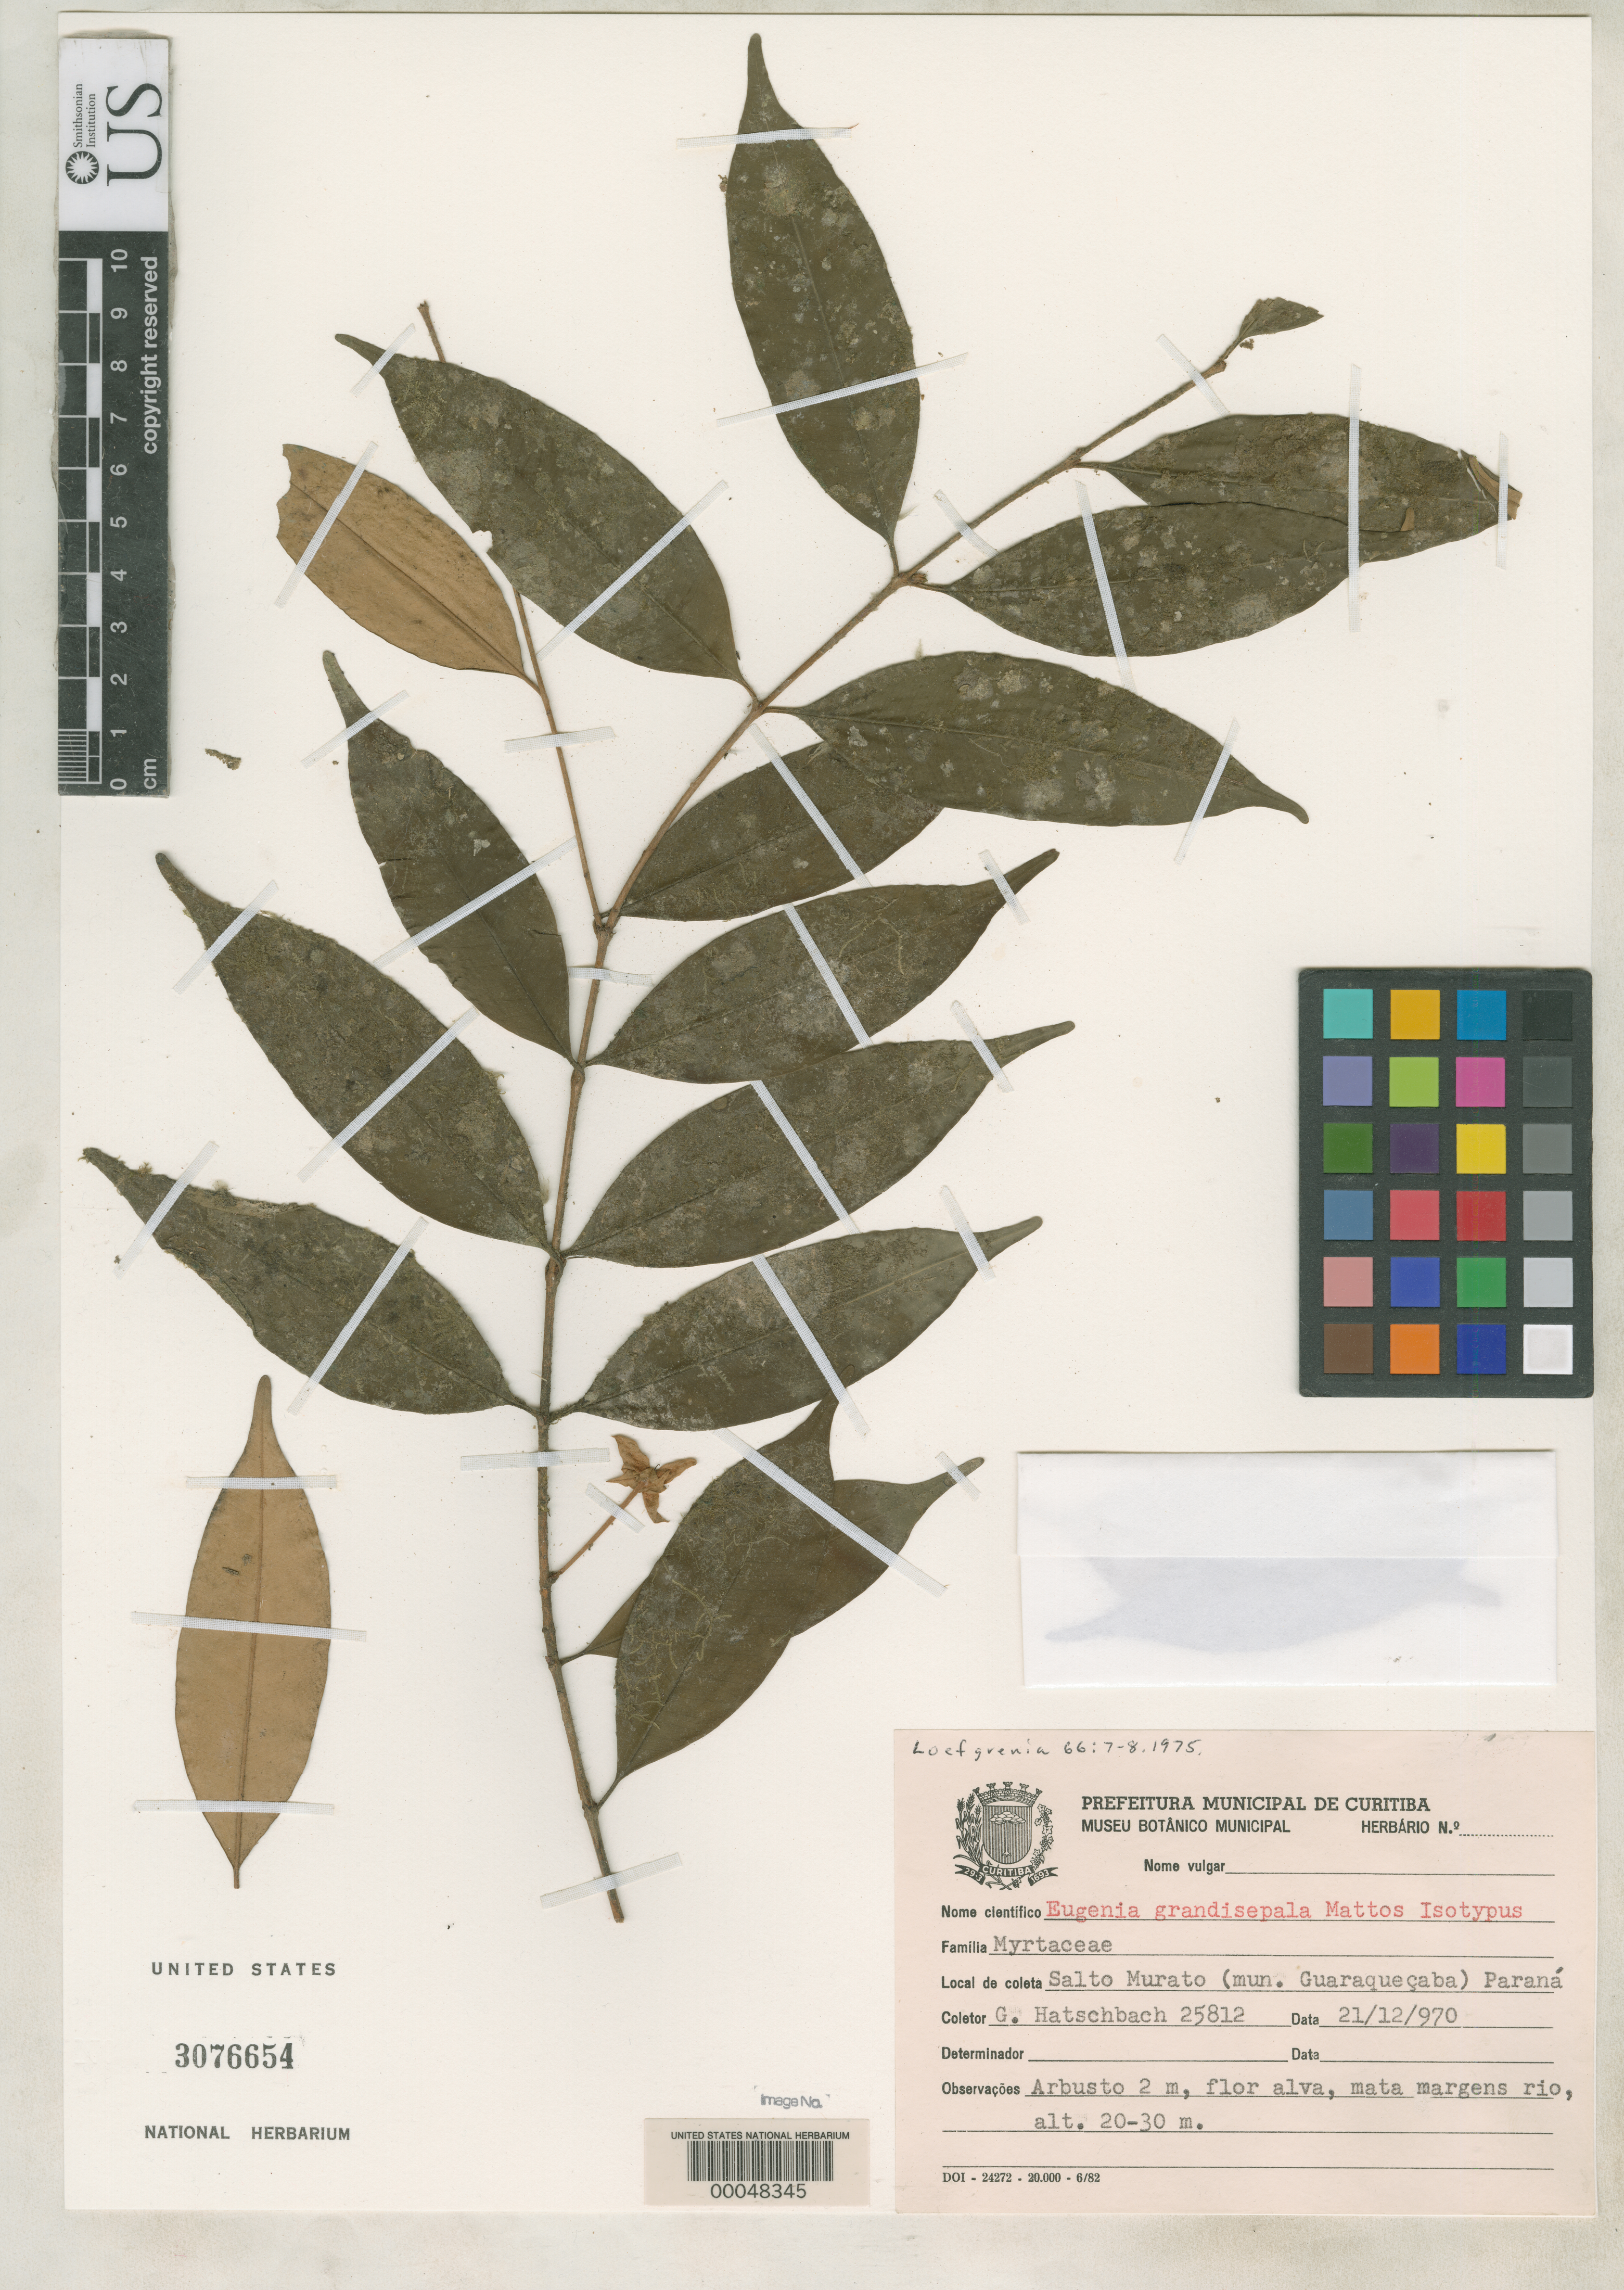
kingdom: Plantae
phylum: Tracheophyta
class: Magnoliopsida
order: Myrtales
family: Myrtaceae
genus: Eugenia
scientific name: Eugenia grandisepala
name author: Mattos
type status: Isotype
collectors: G. Hatschbach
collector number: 25812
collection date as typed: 21 Dec 1970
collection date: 1970-12-21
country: Brazil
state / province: Paraná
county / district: Guaraquecaba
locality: Salto Murato.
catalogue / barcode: US 3076654